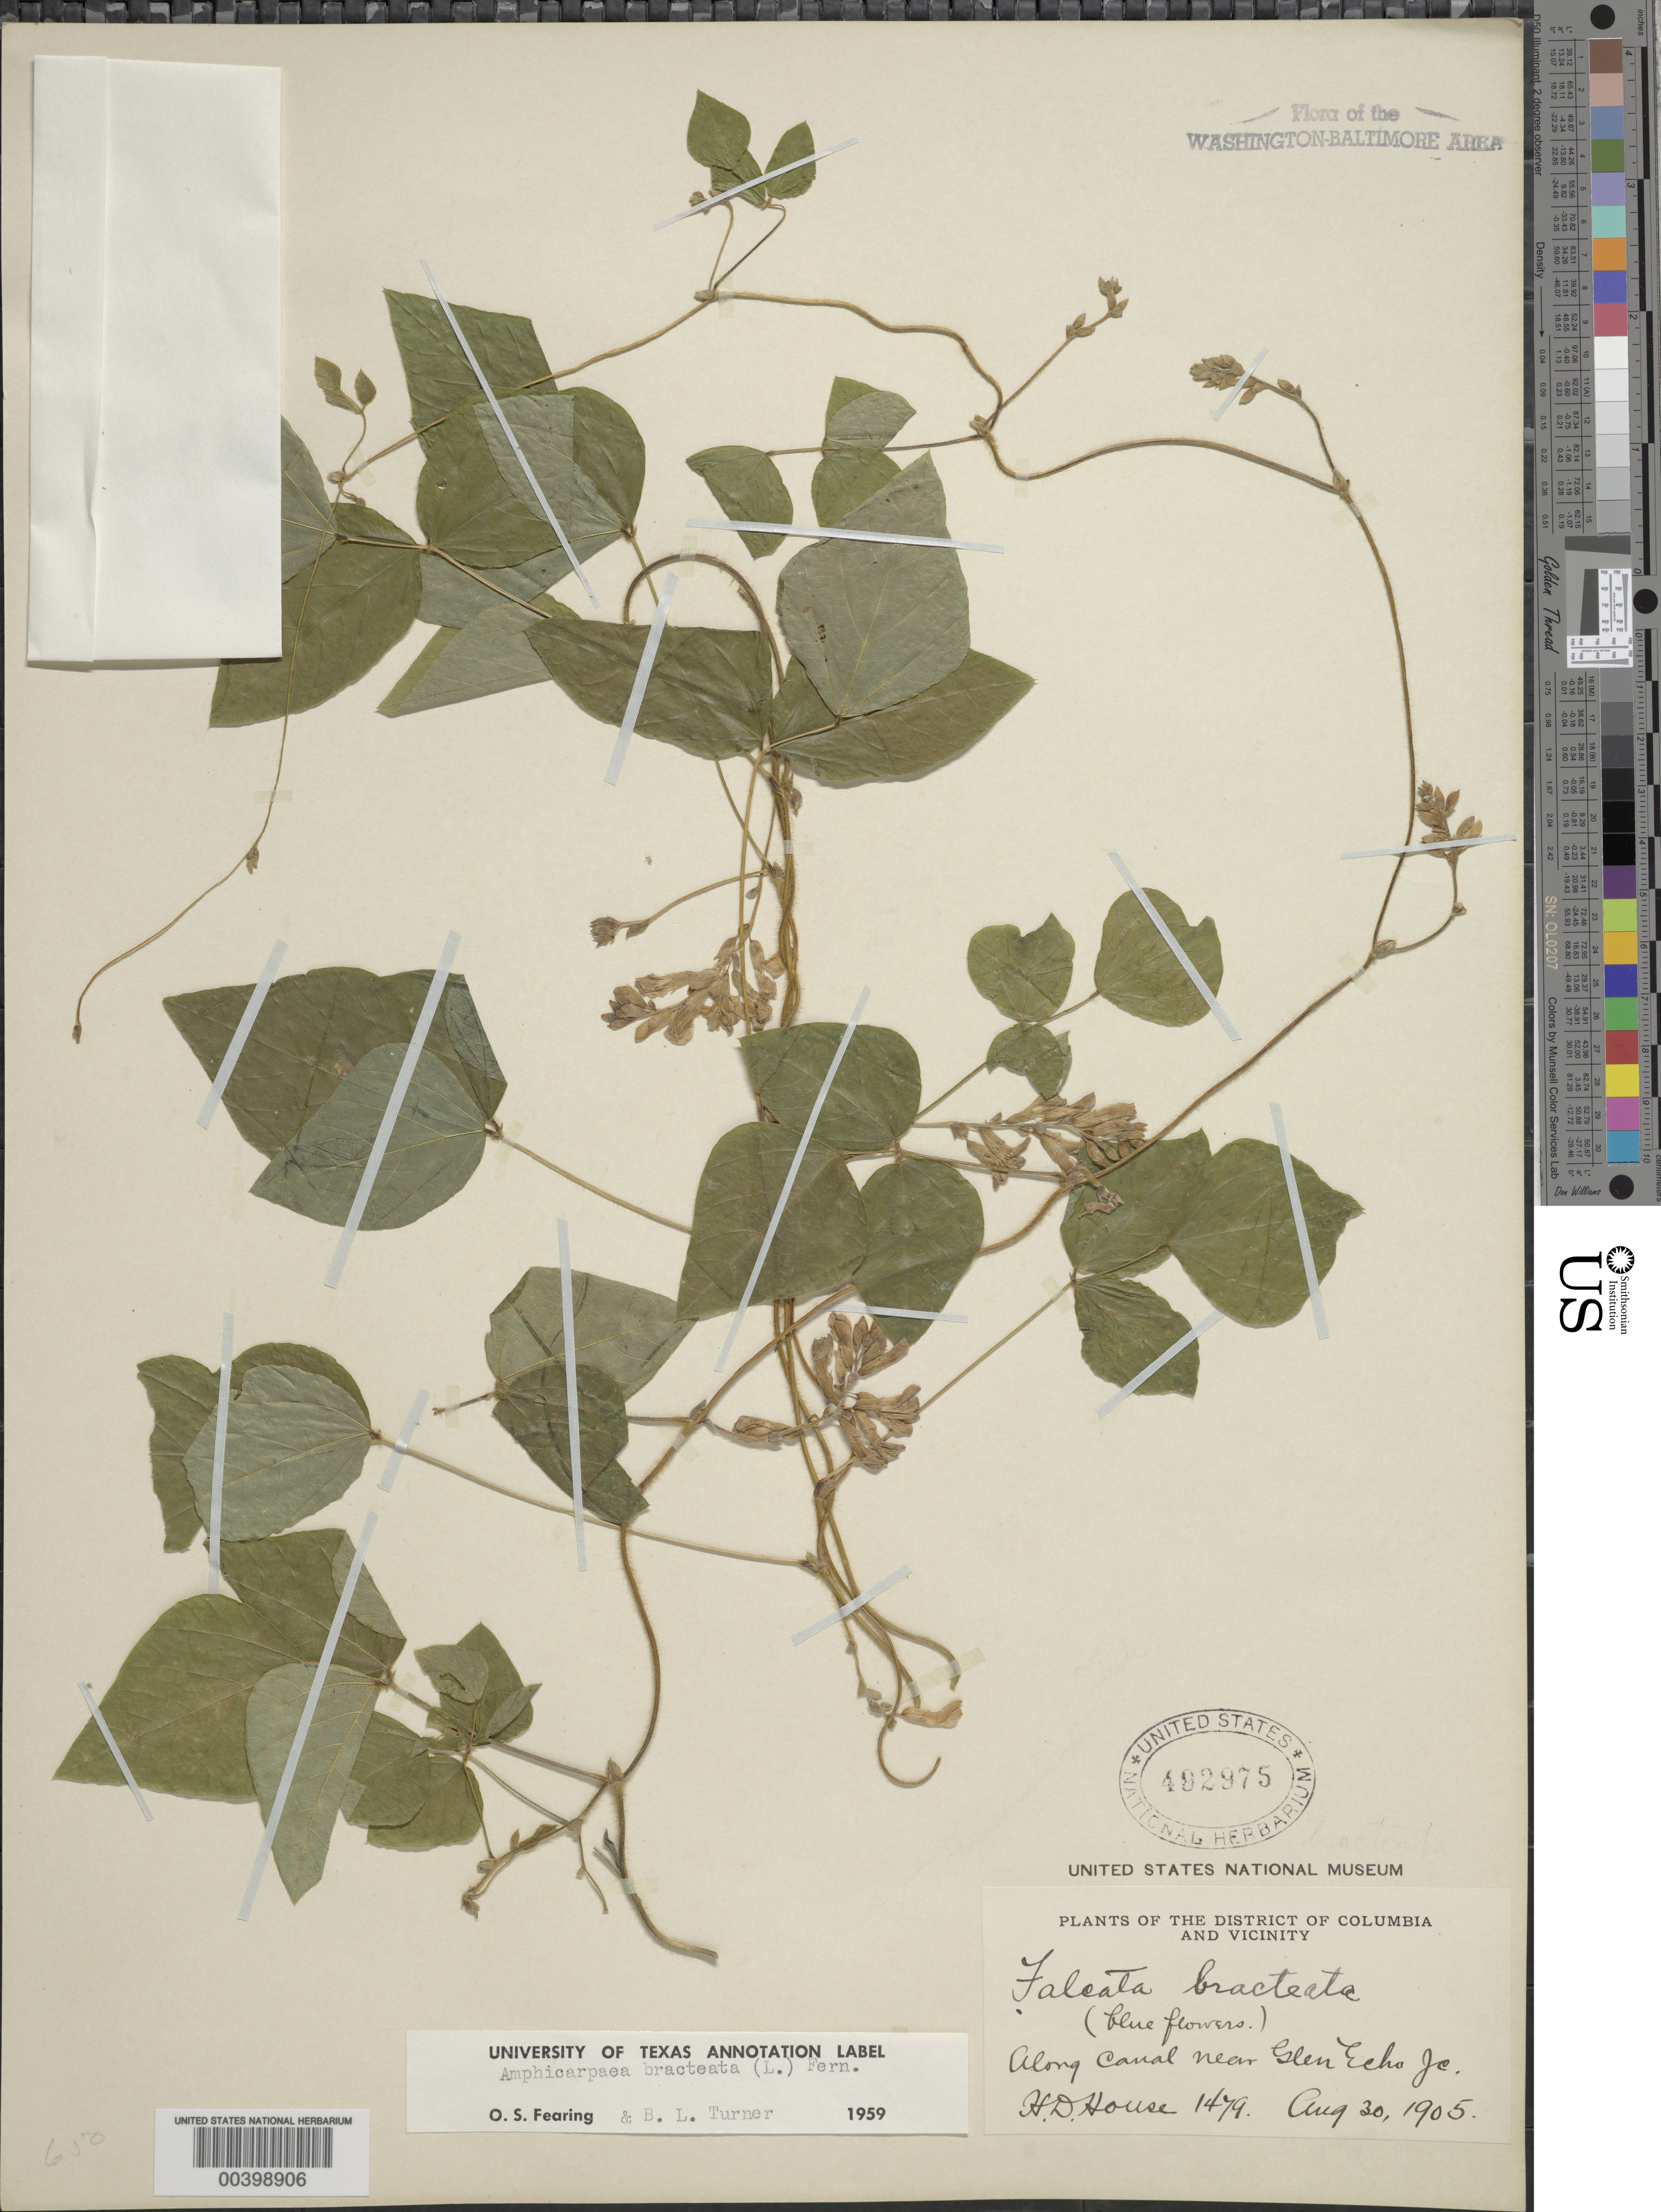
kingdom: Plantae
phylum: Tracheophyta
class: Magnoliopsida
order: Fabales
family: Fabaceae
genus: Amphicarpaea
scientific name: Amphicarpaea bracteata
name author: (L.) Fernald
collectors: H. D. House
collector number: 1479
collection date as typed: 30 Aug 1905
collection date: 1905-08-30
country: United States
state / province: Maryland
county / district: Montgomery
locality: C. & O. Canal near Glen Echo C. and O. Canal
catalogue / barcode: US 492975